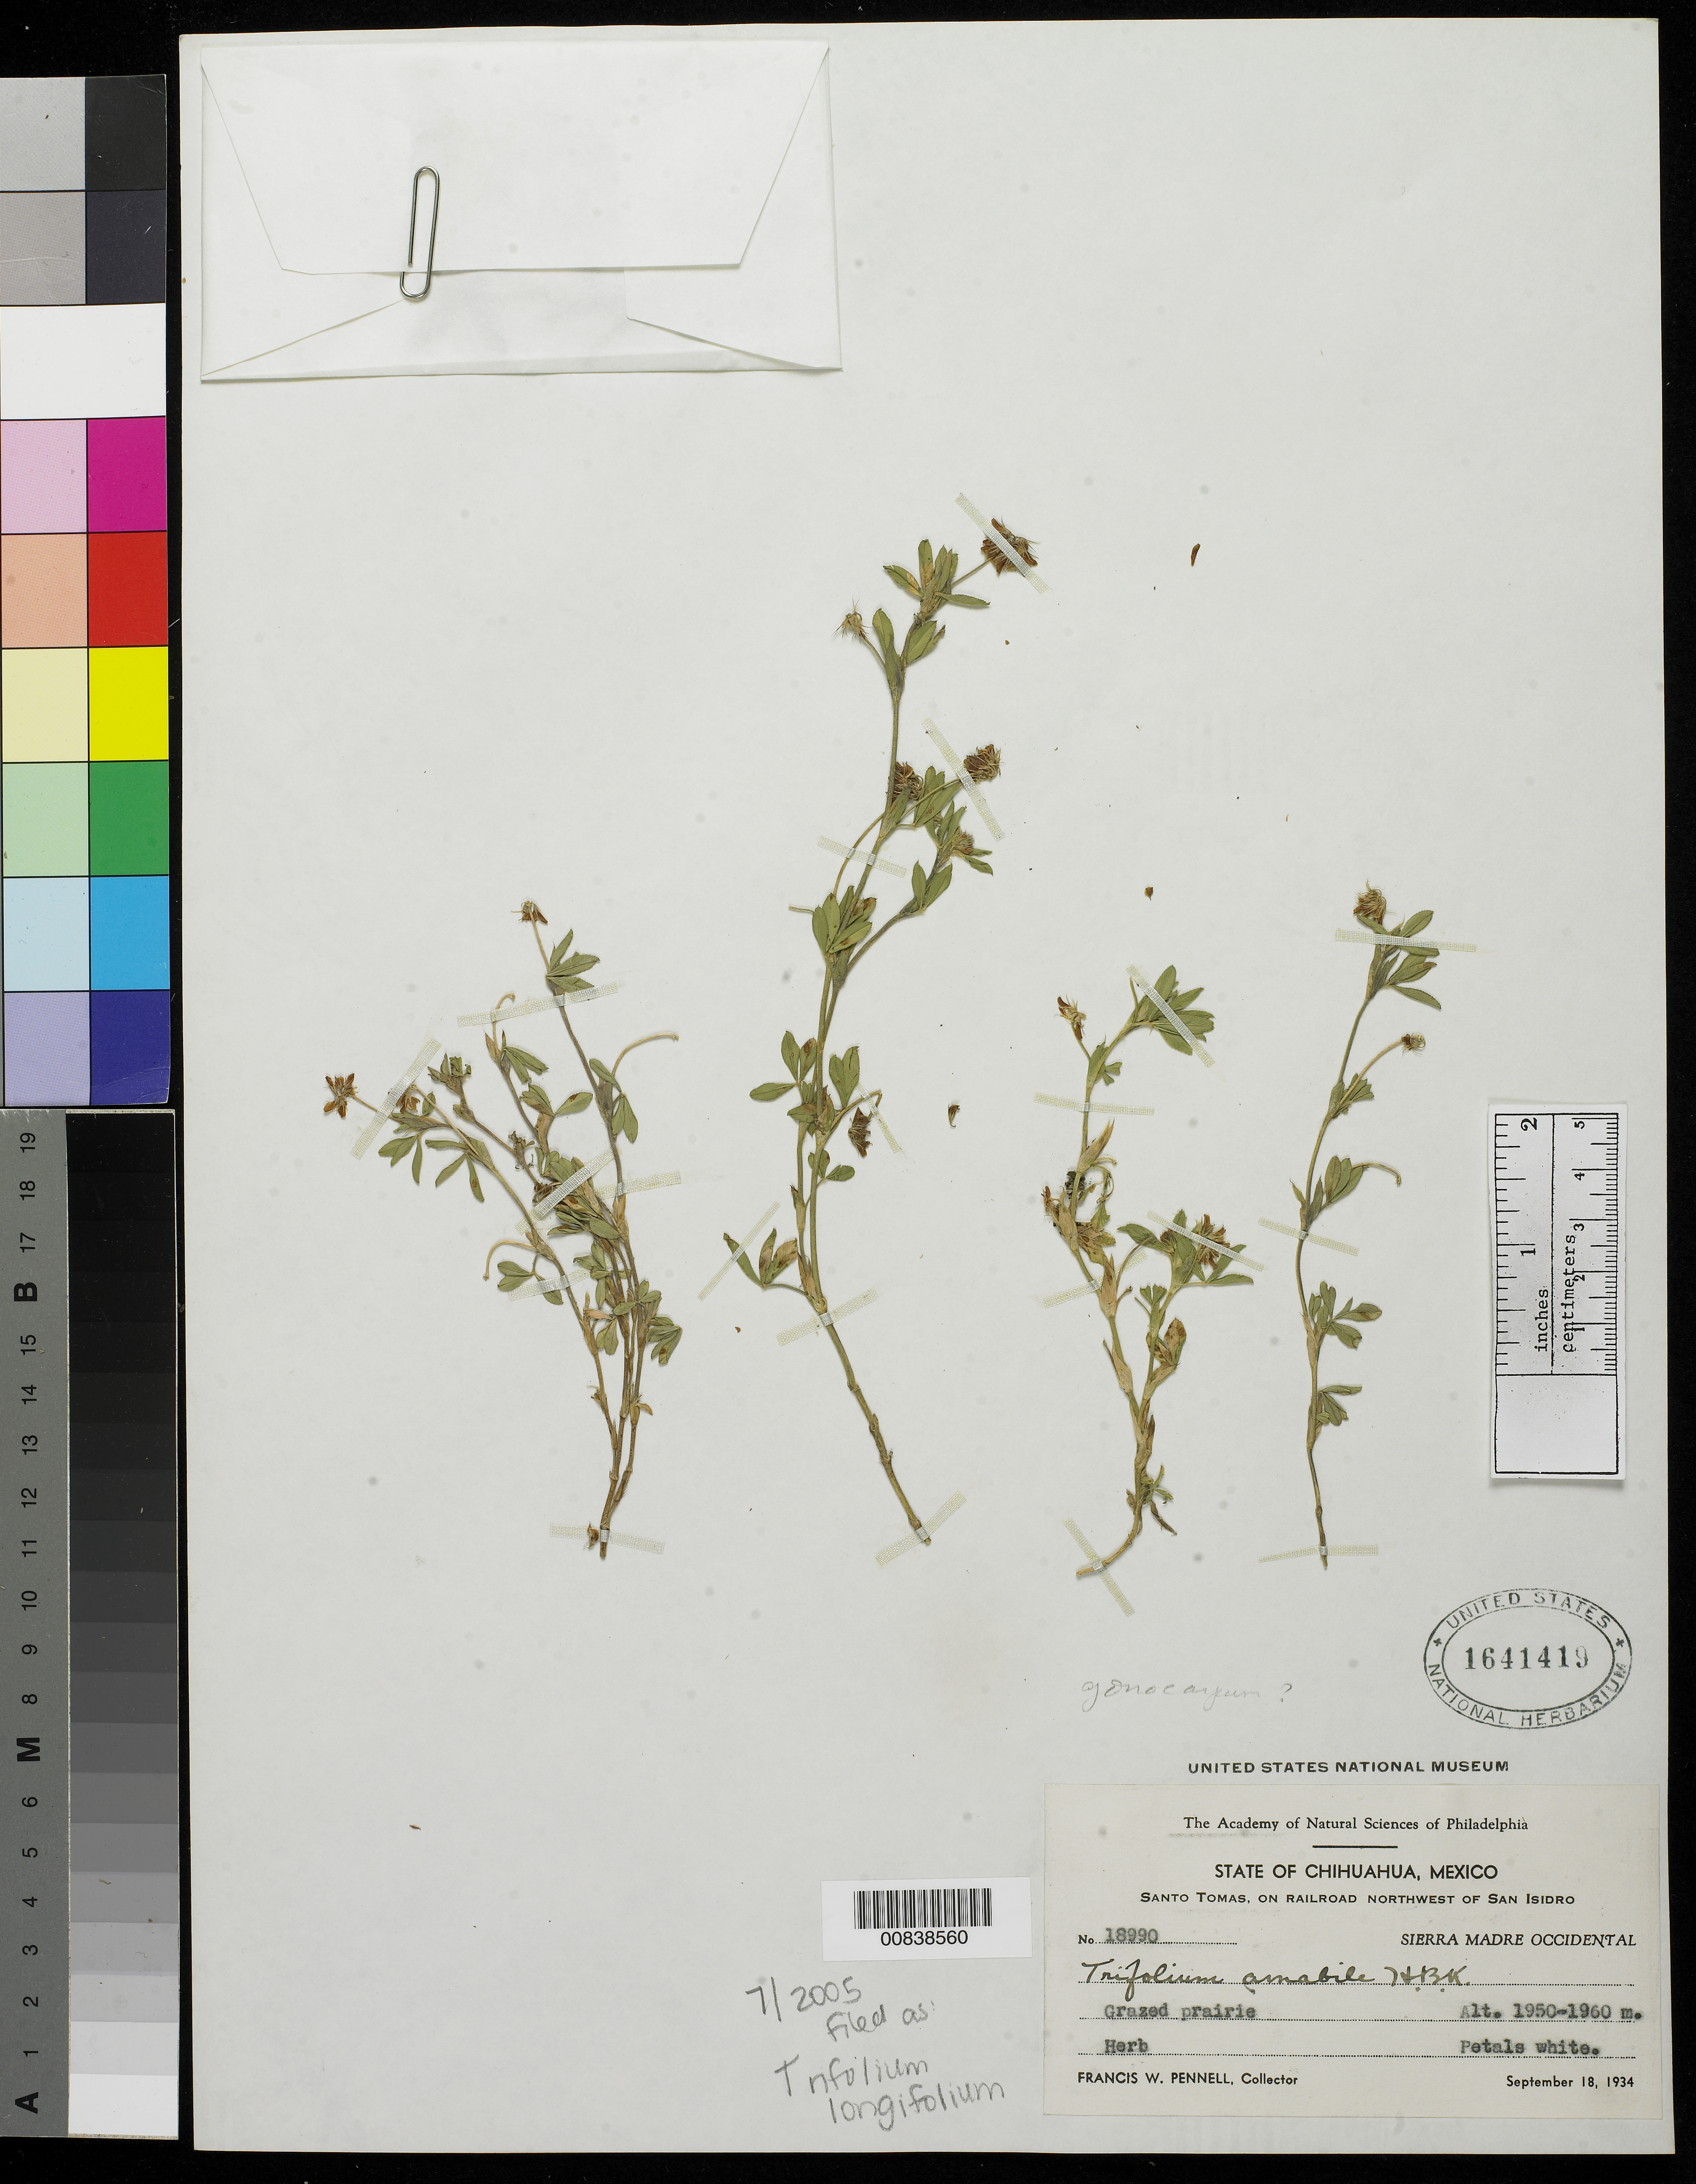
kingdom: Plantae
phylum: Tracheophyta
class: Magnoliopsida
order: Fabales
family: Fabaceae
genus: Trifolium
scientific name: Trifolium longifolium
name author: House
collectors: F. W. Pennell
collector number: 18990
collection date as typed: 18 Sep 1934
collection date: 1934-09-18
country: Mexico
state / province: Chihuahua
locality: Santo Tomas, on railroad northwest of San Isidro. Sierra Madre Occidental.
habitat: Grazed prairie.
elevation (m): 1960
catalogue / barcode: US 1641419